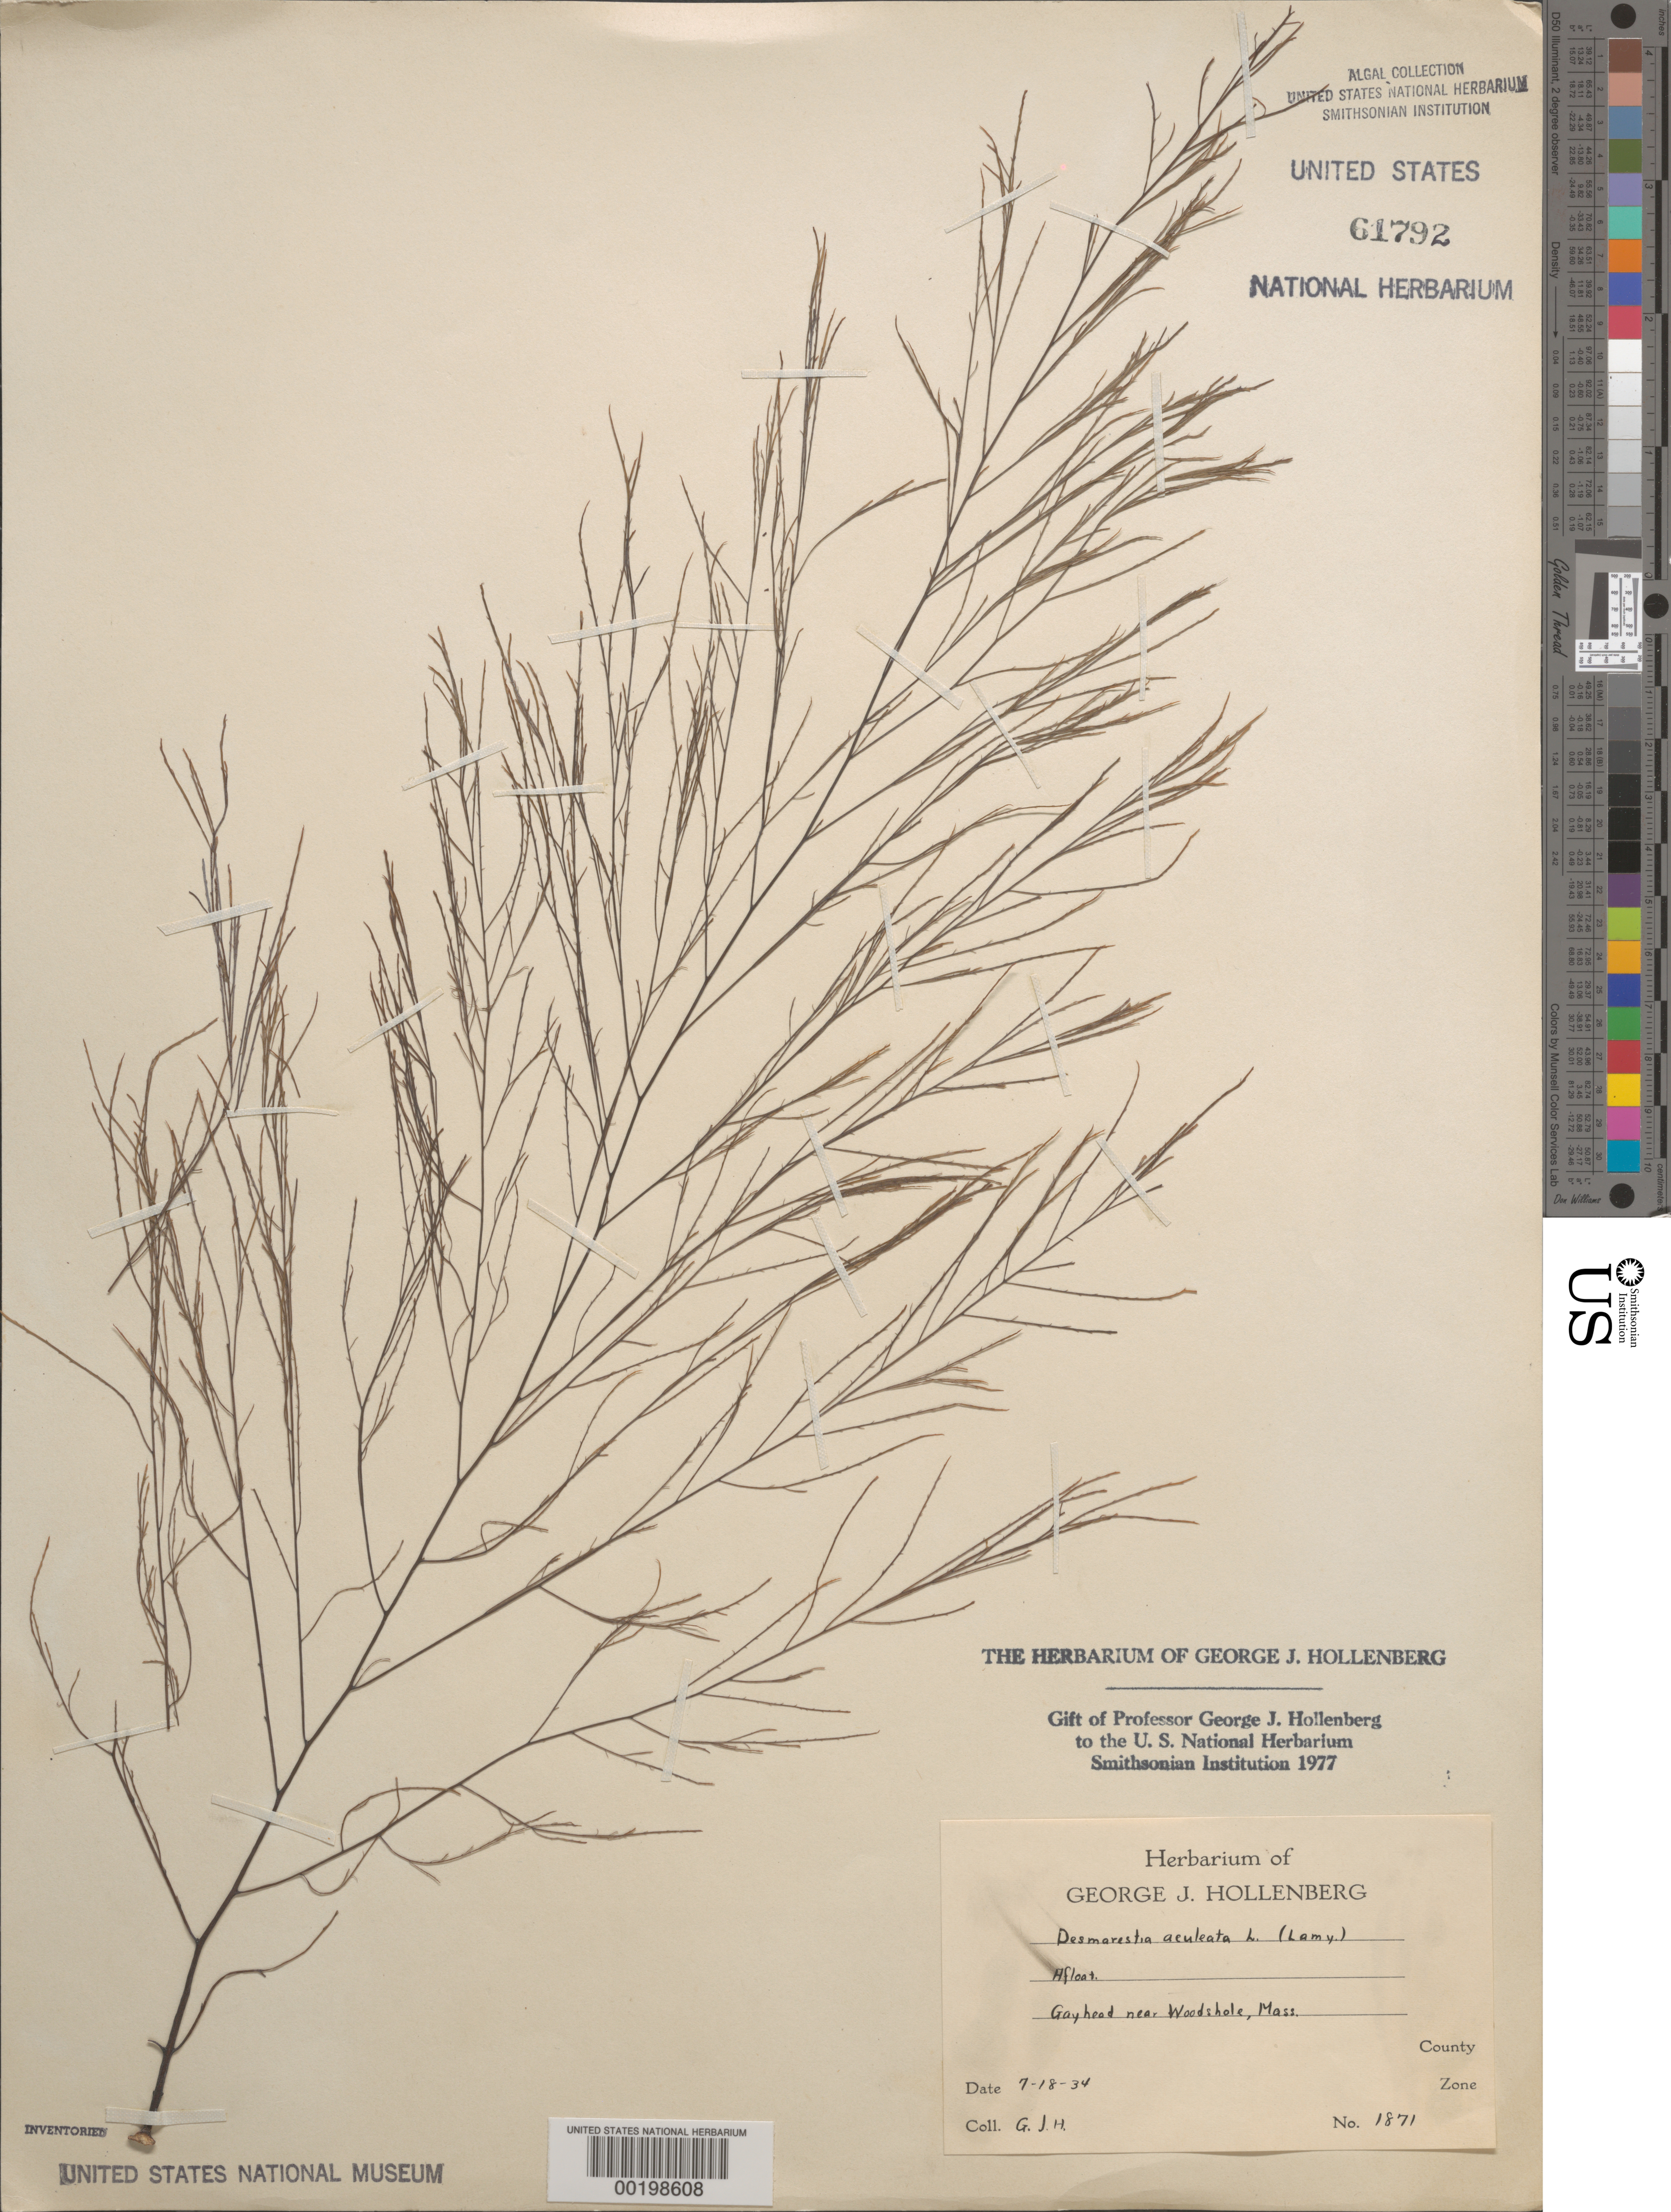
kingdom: Chromista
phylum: Ochrophyta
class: Phaeophyceae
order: Desmarestiales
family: Desmarestiaceae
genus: Desmarestia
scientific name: Desmarestia aculeata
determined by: Hollenberg, George J.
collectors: G. Hollenberg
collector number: GJH 1871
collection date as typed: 18 Jul 1934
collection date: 1934-07-18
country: United States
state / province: Massachusetts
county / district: Dukes County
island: Martha's Vineyard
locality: Gay Head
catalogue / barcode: US 61792